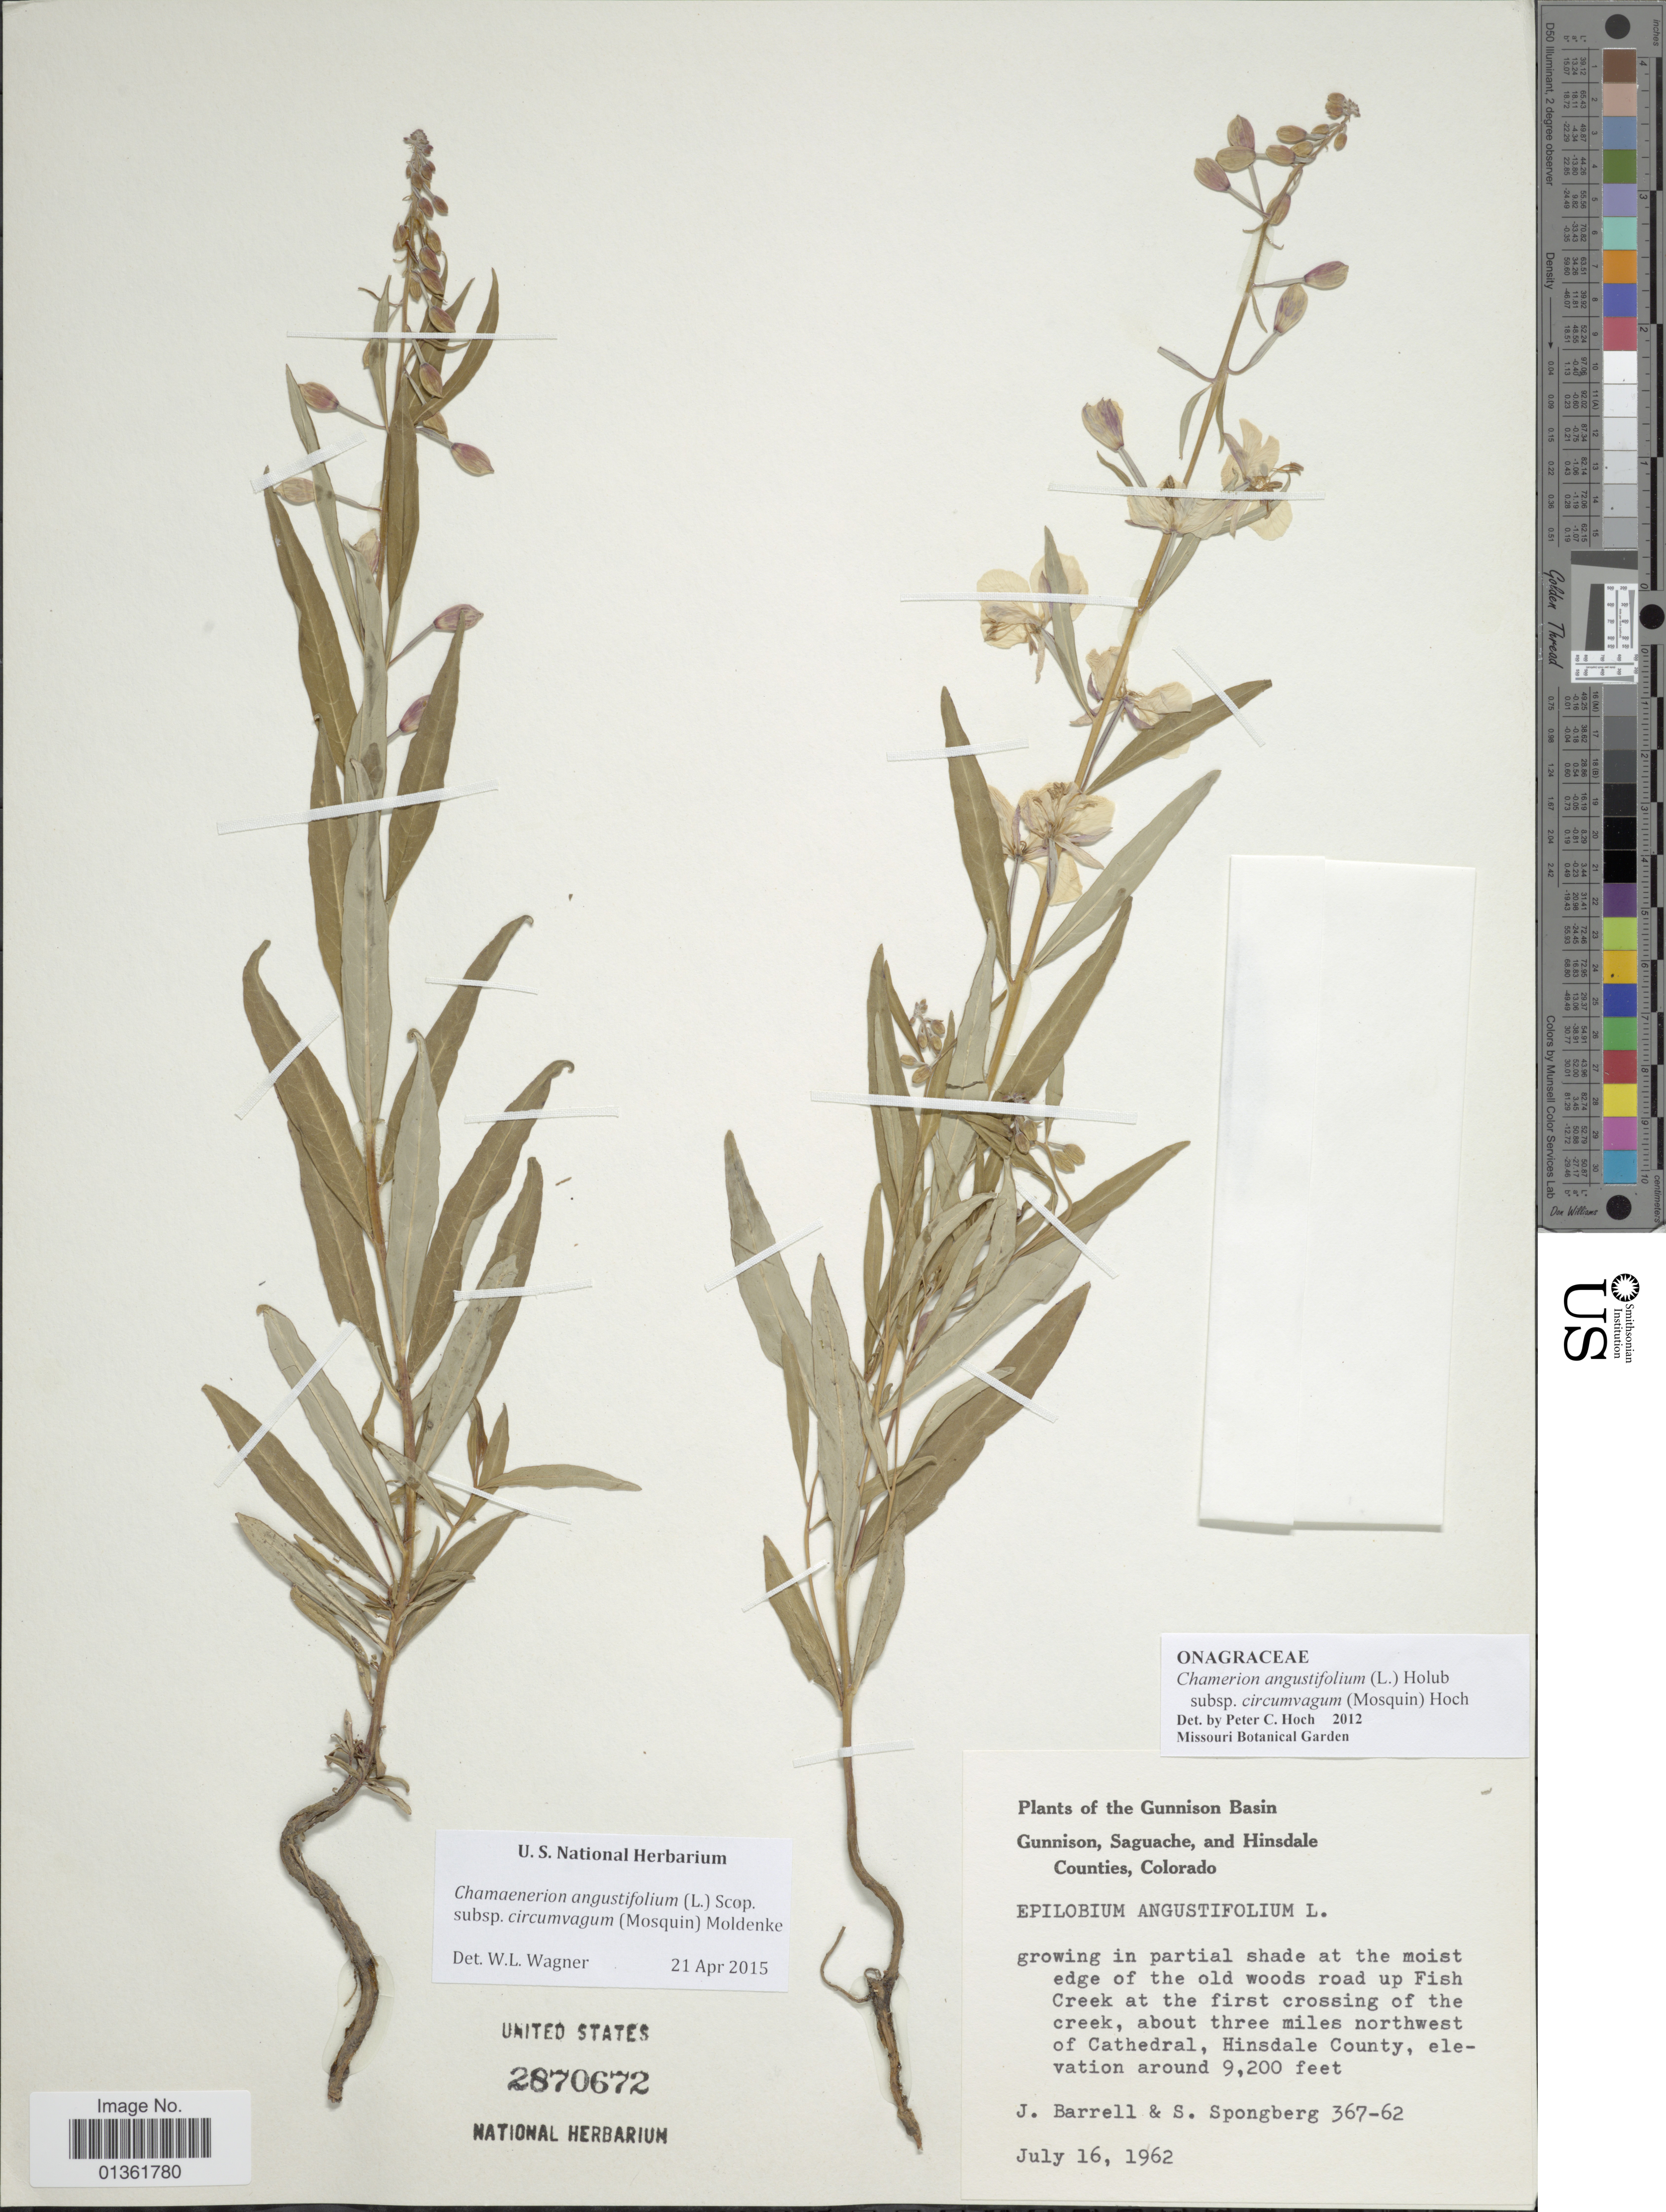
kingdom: Plantae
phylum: Tracheophyta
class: Magnoliopsida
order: Myrtales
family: Onagraceae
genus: Chamaenerion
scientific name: Chamaenerion angustifolium subsp. circumvagum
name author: (Mosquin) Moldenke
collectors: J. Barrell & S. A.Spongberg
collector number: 367-62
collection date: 1962-07-16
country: United States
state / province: Colorado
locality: Gunnison Basin. Saguache and Hinsdale Counties. Growing in partial shade at the moist edge of the old woods road up Fish Creek at the first crossing of the creek, about three miles northwest of Cathedral.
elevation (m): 2804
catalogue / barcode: US 2870672